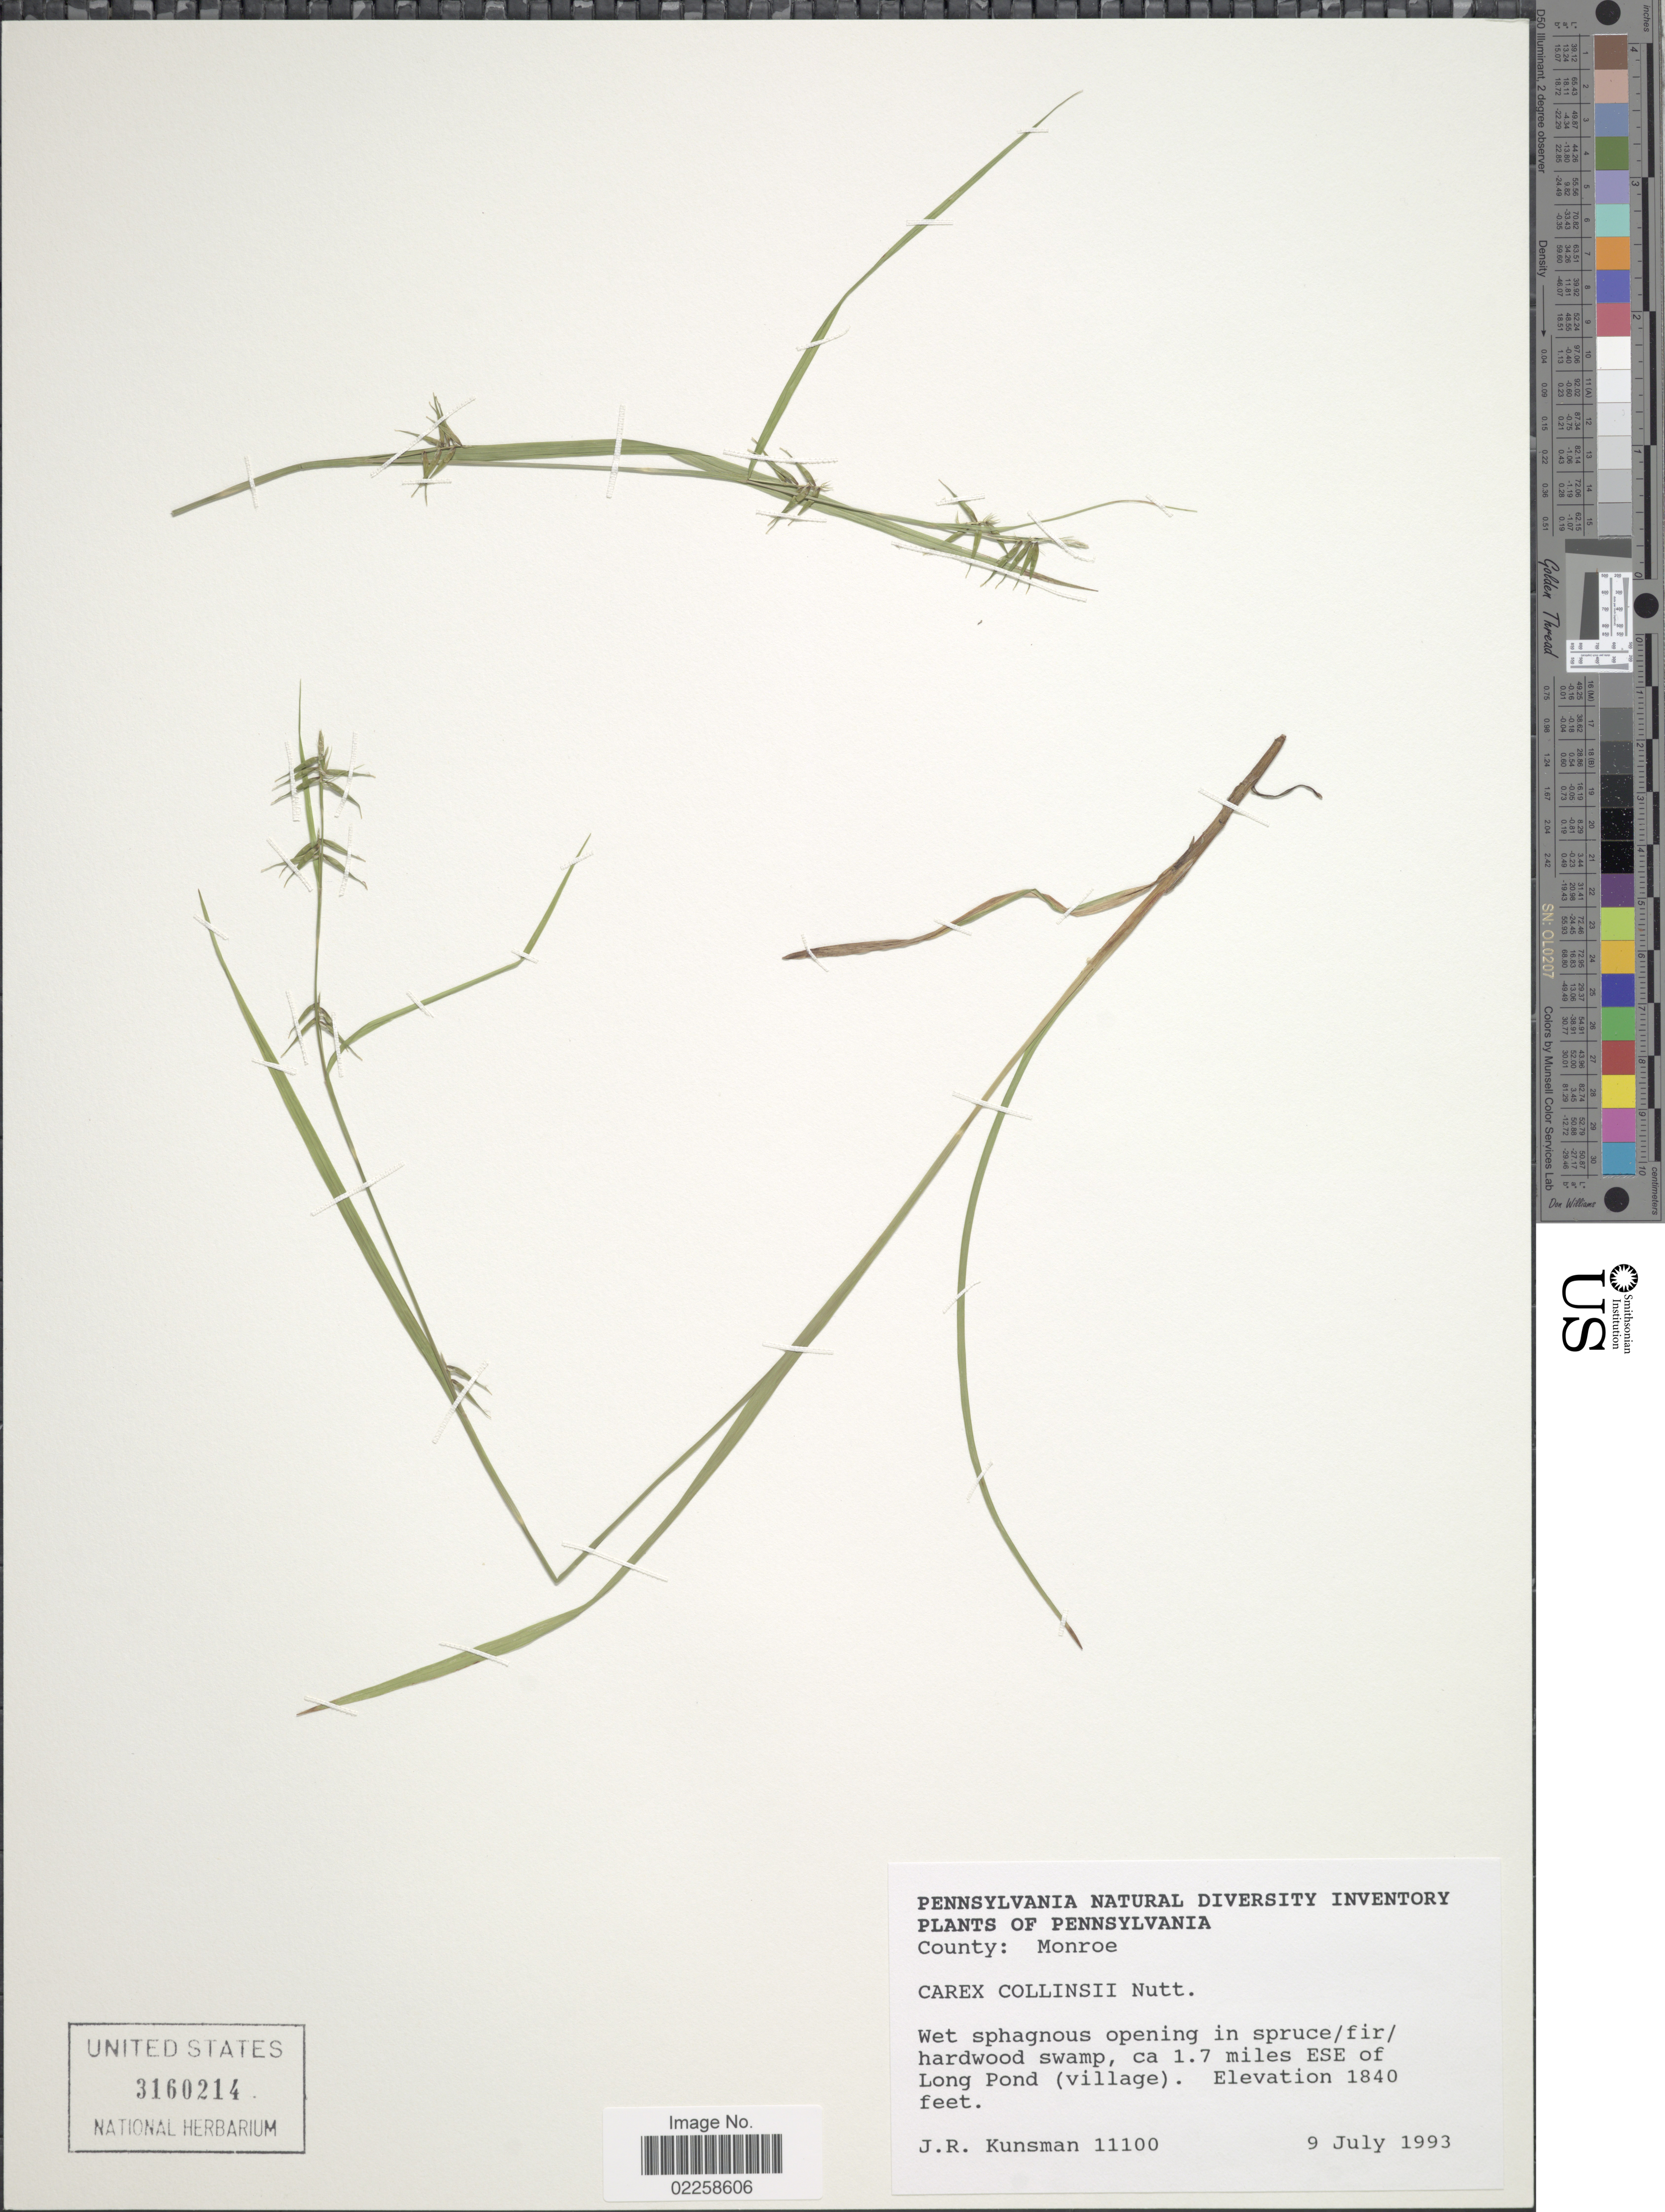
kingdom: Plantae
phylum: Tracheophyta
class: Liliopsida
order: Poales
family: Cyperaceae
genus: Carex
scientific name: Carex collinsii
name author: Nutt.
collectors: J. Kunsman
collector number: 11100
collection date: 1993-07-09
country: United States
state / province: Pennsylvania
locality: County: Monroe. Wet sphagnous opening in spruce/fir/hardwood swamp, ca 1.7 miles ESE of Long Pond (village)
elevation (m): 561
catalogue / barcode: US 3160214